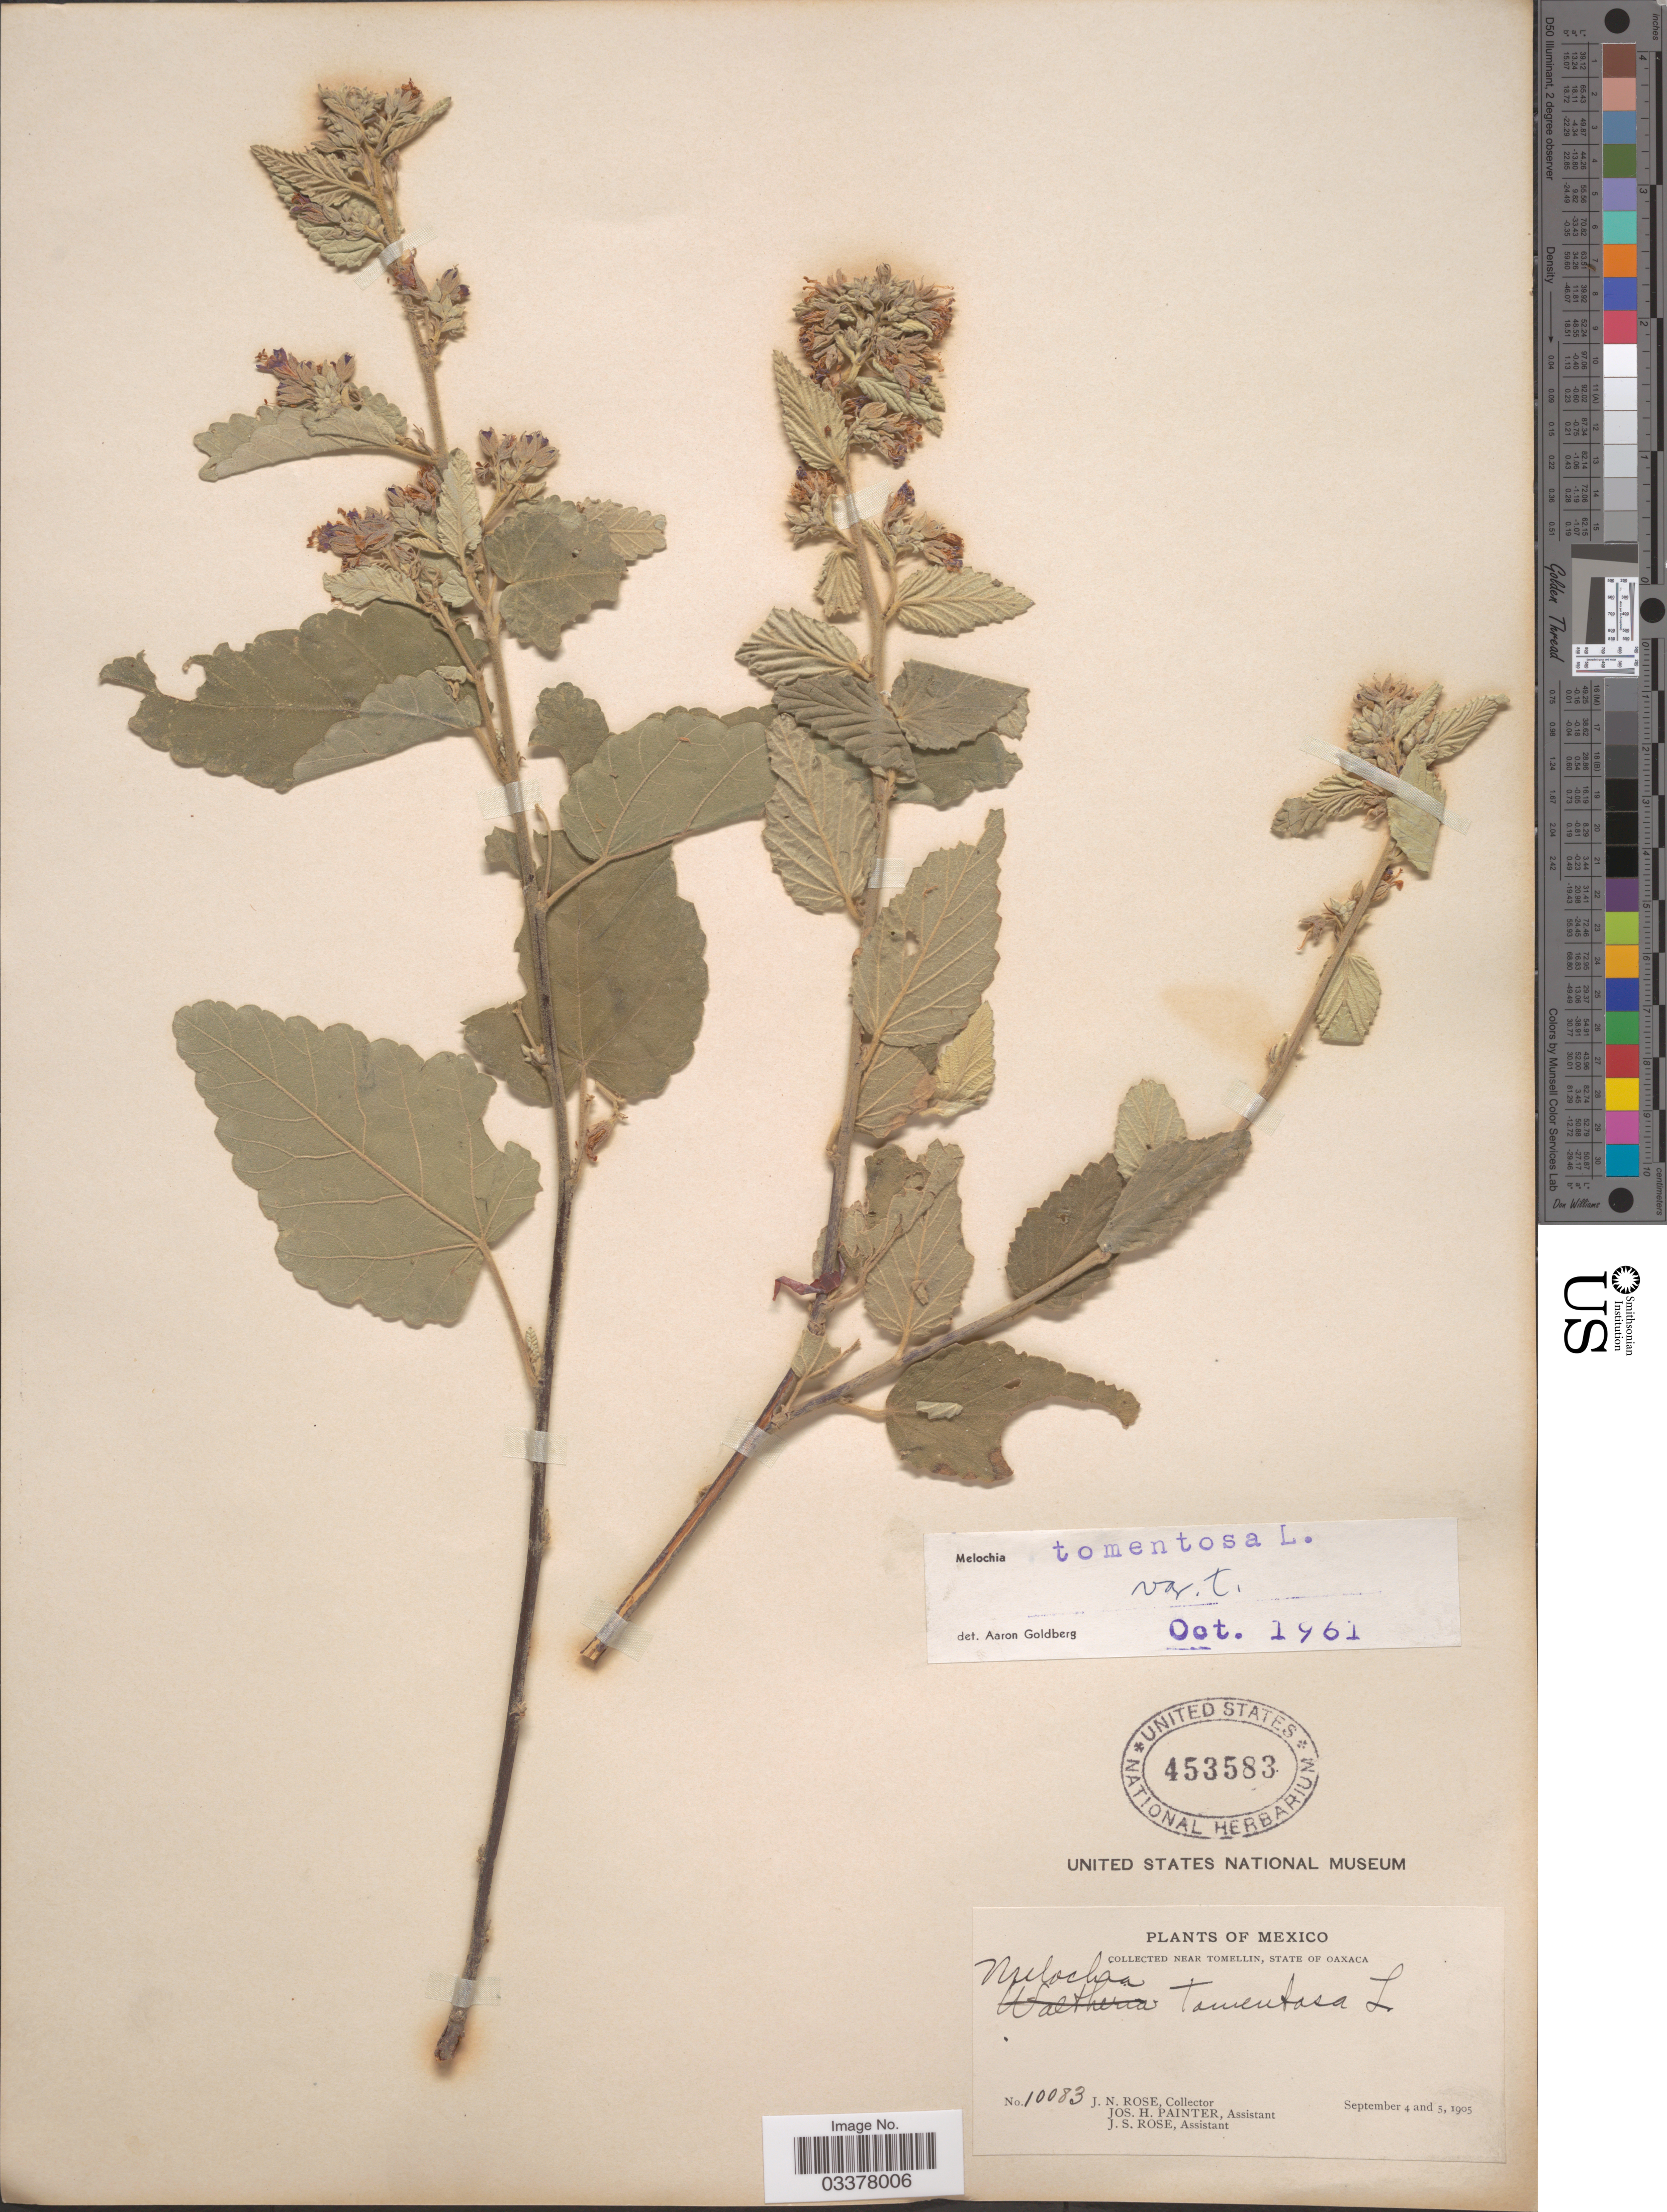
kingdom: Plantae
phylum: Tracheophyta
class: Magnoliopsida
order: Malvales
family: Malvaceae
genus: Melochia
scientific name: Melochia tomentosa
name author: L.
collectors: J. N. Rose, J. H. Painter & J. S. Rose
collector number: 10083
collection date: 1905-09-04/1905-09-05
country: Mexico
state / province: Oaxaca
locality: Near Tomellin.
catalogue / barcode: US 453583